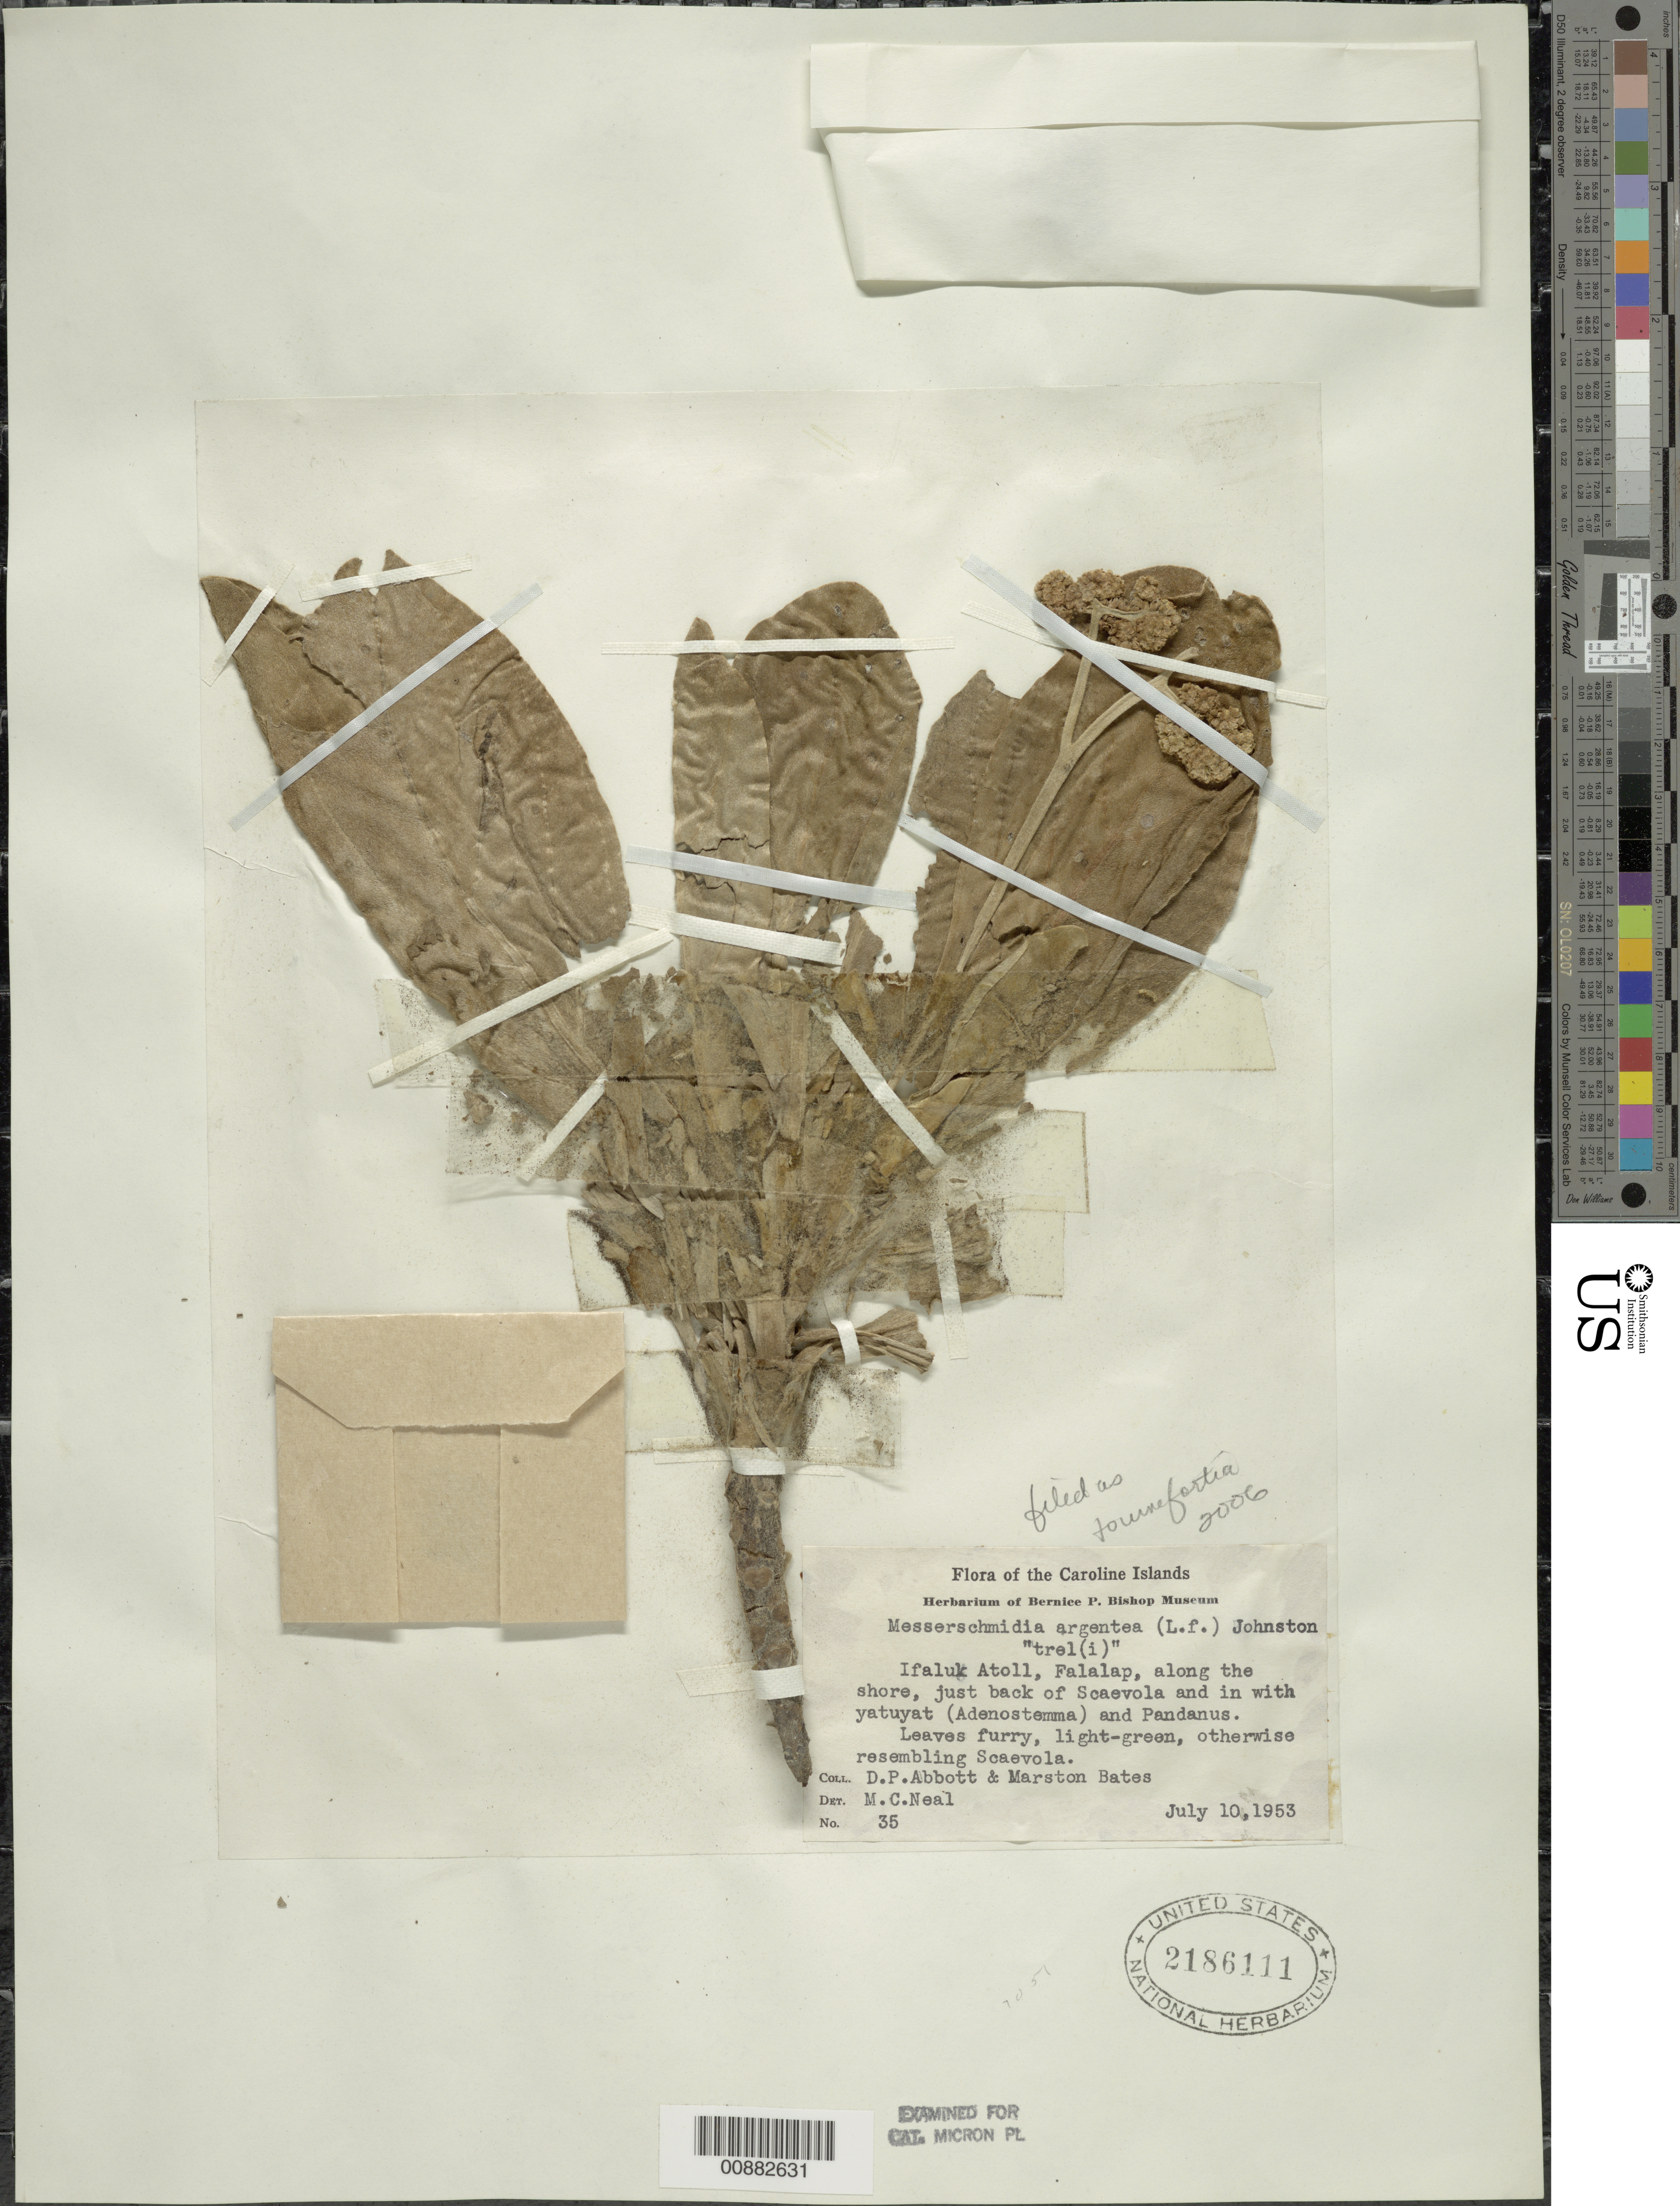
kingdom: Plantae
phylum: Tracheophyta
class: Magnoliopsida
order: Boraginales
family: Heliotropiaceae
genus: Heliotropium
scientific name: Heliotropium arboreum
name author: (Blanco) Mabberley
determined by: Wagner, W. L., (BOT), Smithsonian Institution - National Museum of Natural History (UNITED STATES)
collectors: D. P. Abbott & M. Bates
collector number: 35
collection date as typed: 10 Jul 1953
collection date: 1953-07-10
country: Micronesia, Federated States of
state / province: Yap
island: Ifalik [Ifaluk] Atoll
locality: Falalap Islet, along the shore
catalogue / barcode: US 2186111